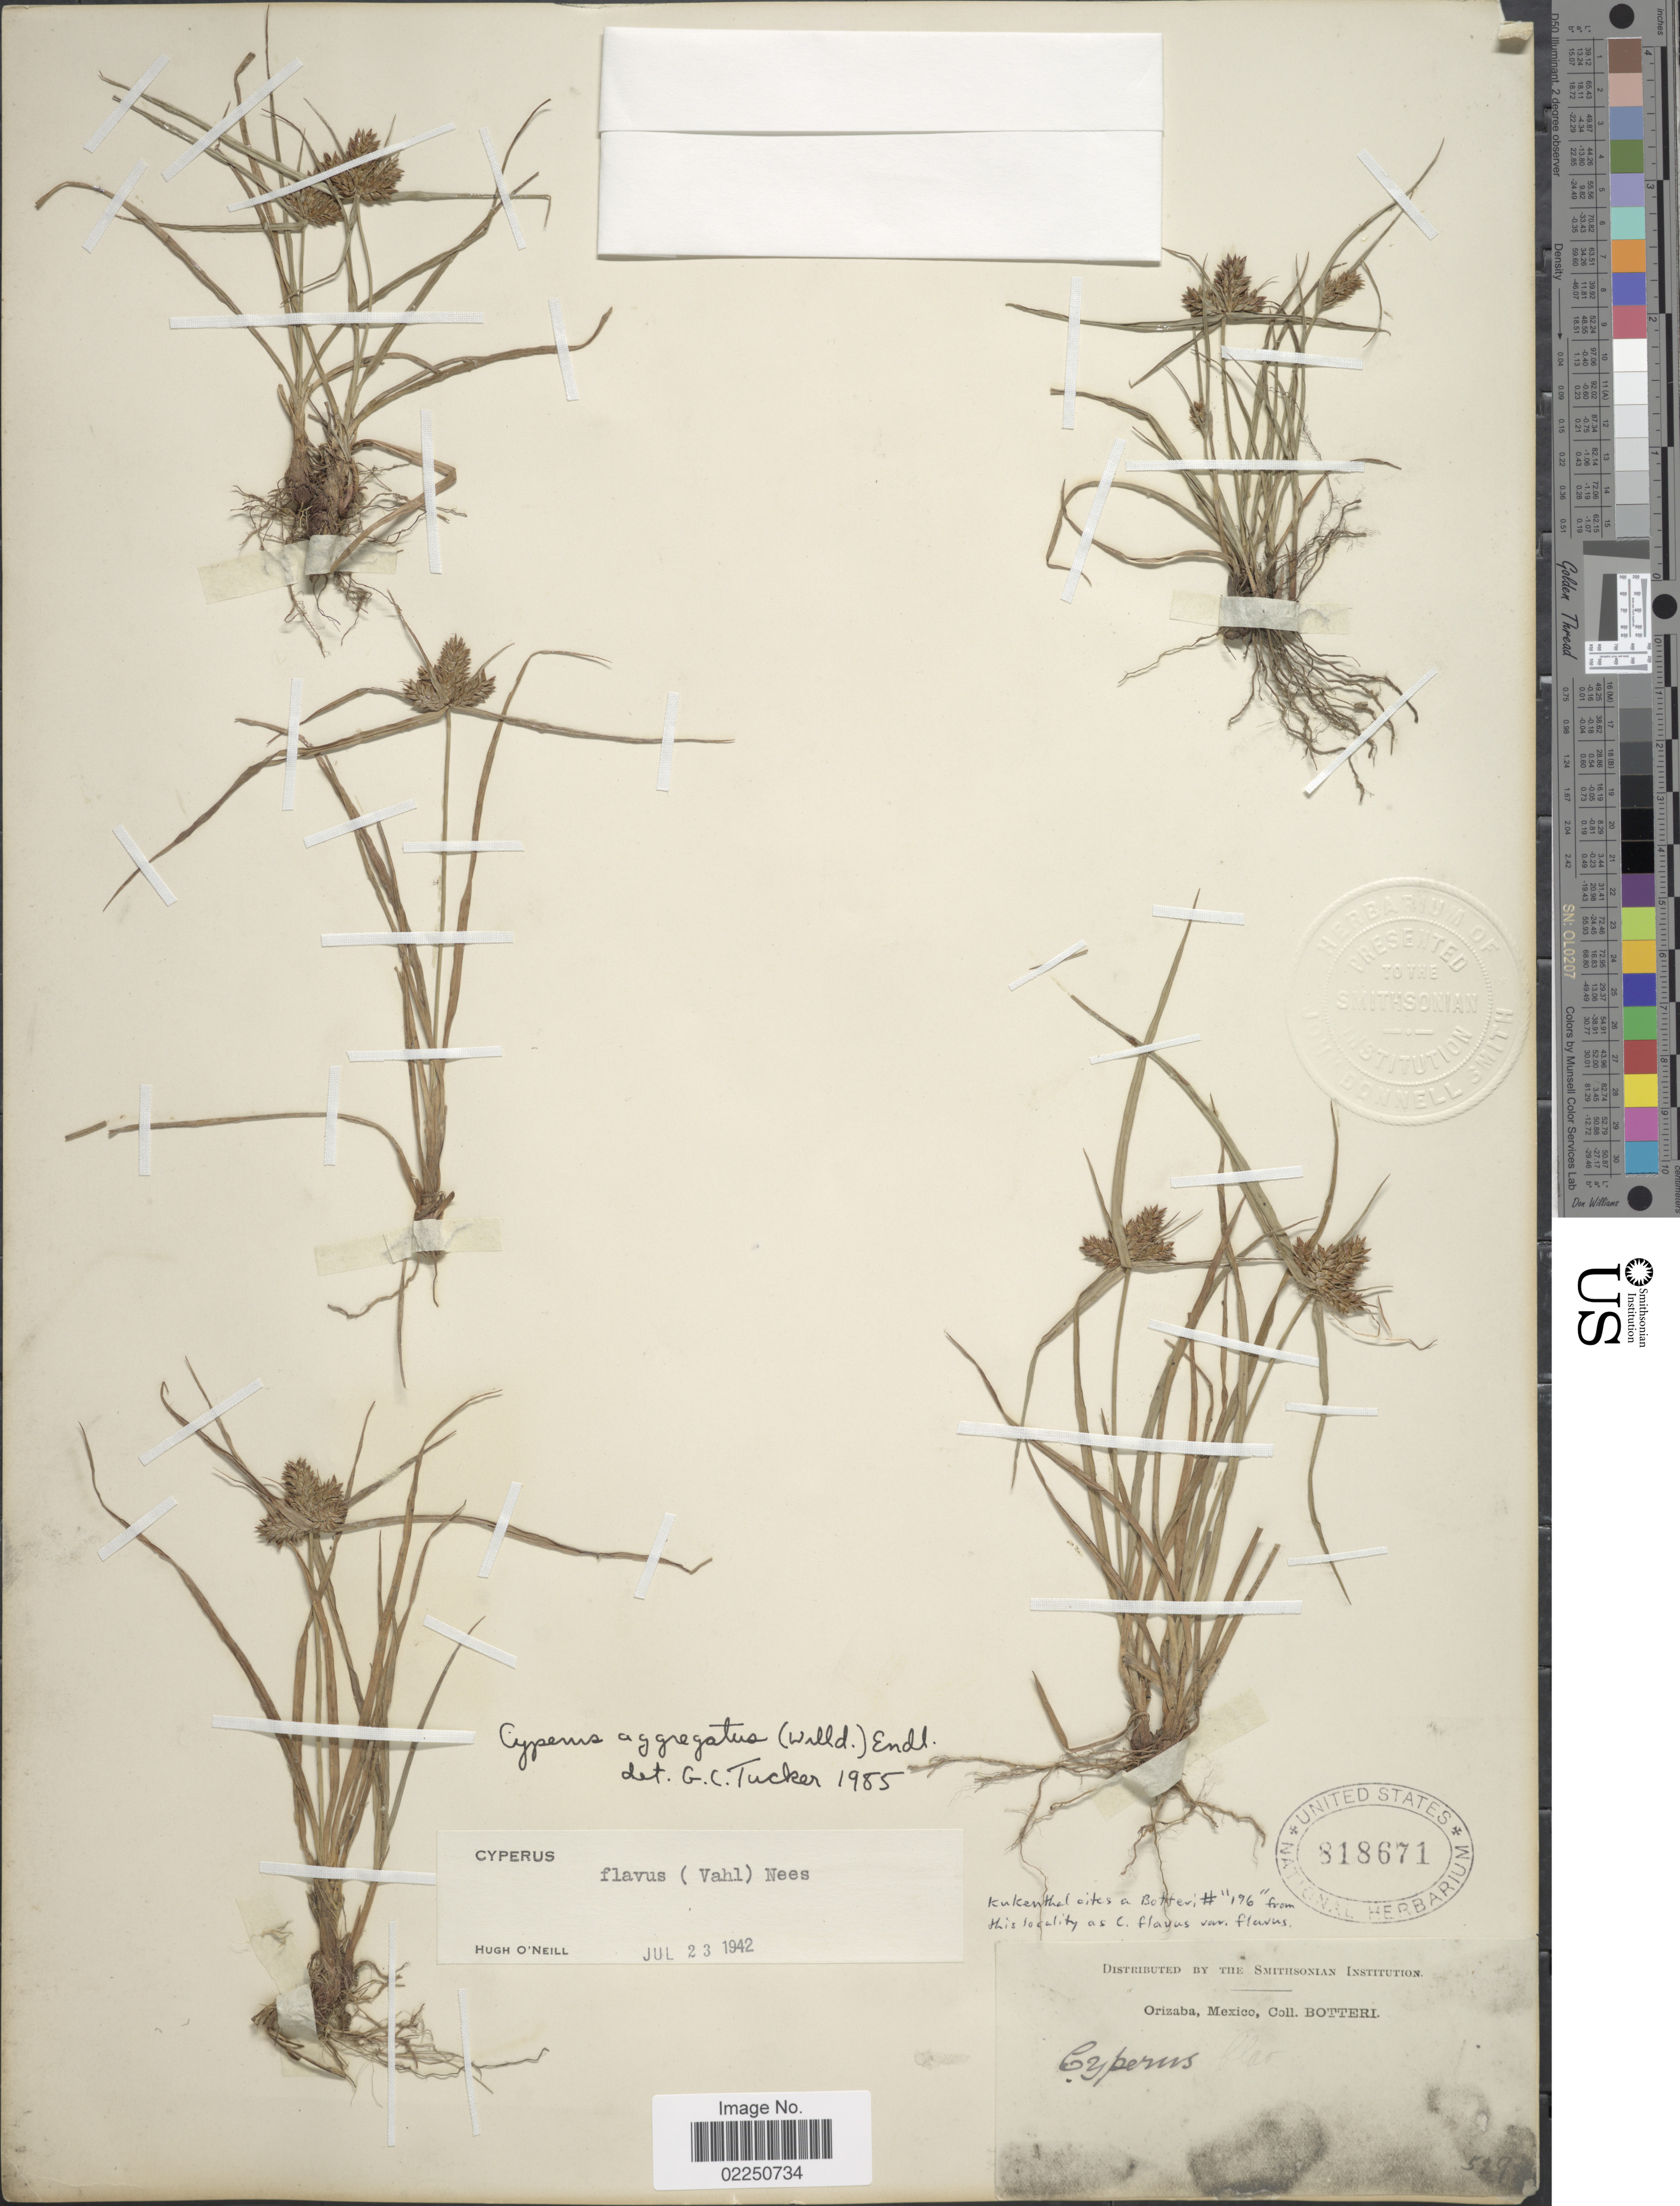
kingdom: Plantae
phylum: Tracheophyta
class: Liliopsida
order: Poales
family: Cyperaceae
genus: Cyperus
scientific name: Cyperus aggregatus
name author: (Willd.) Endl.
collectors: -. Botteri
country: Mexico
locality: Orizaba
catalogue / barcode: US 818671